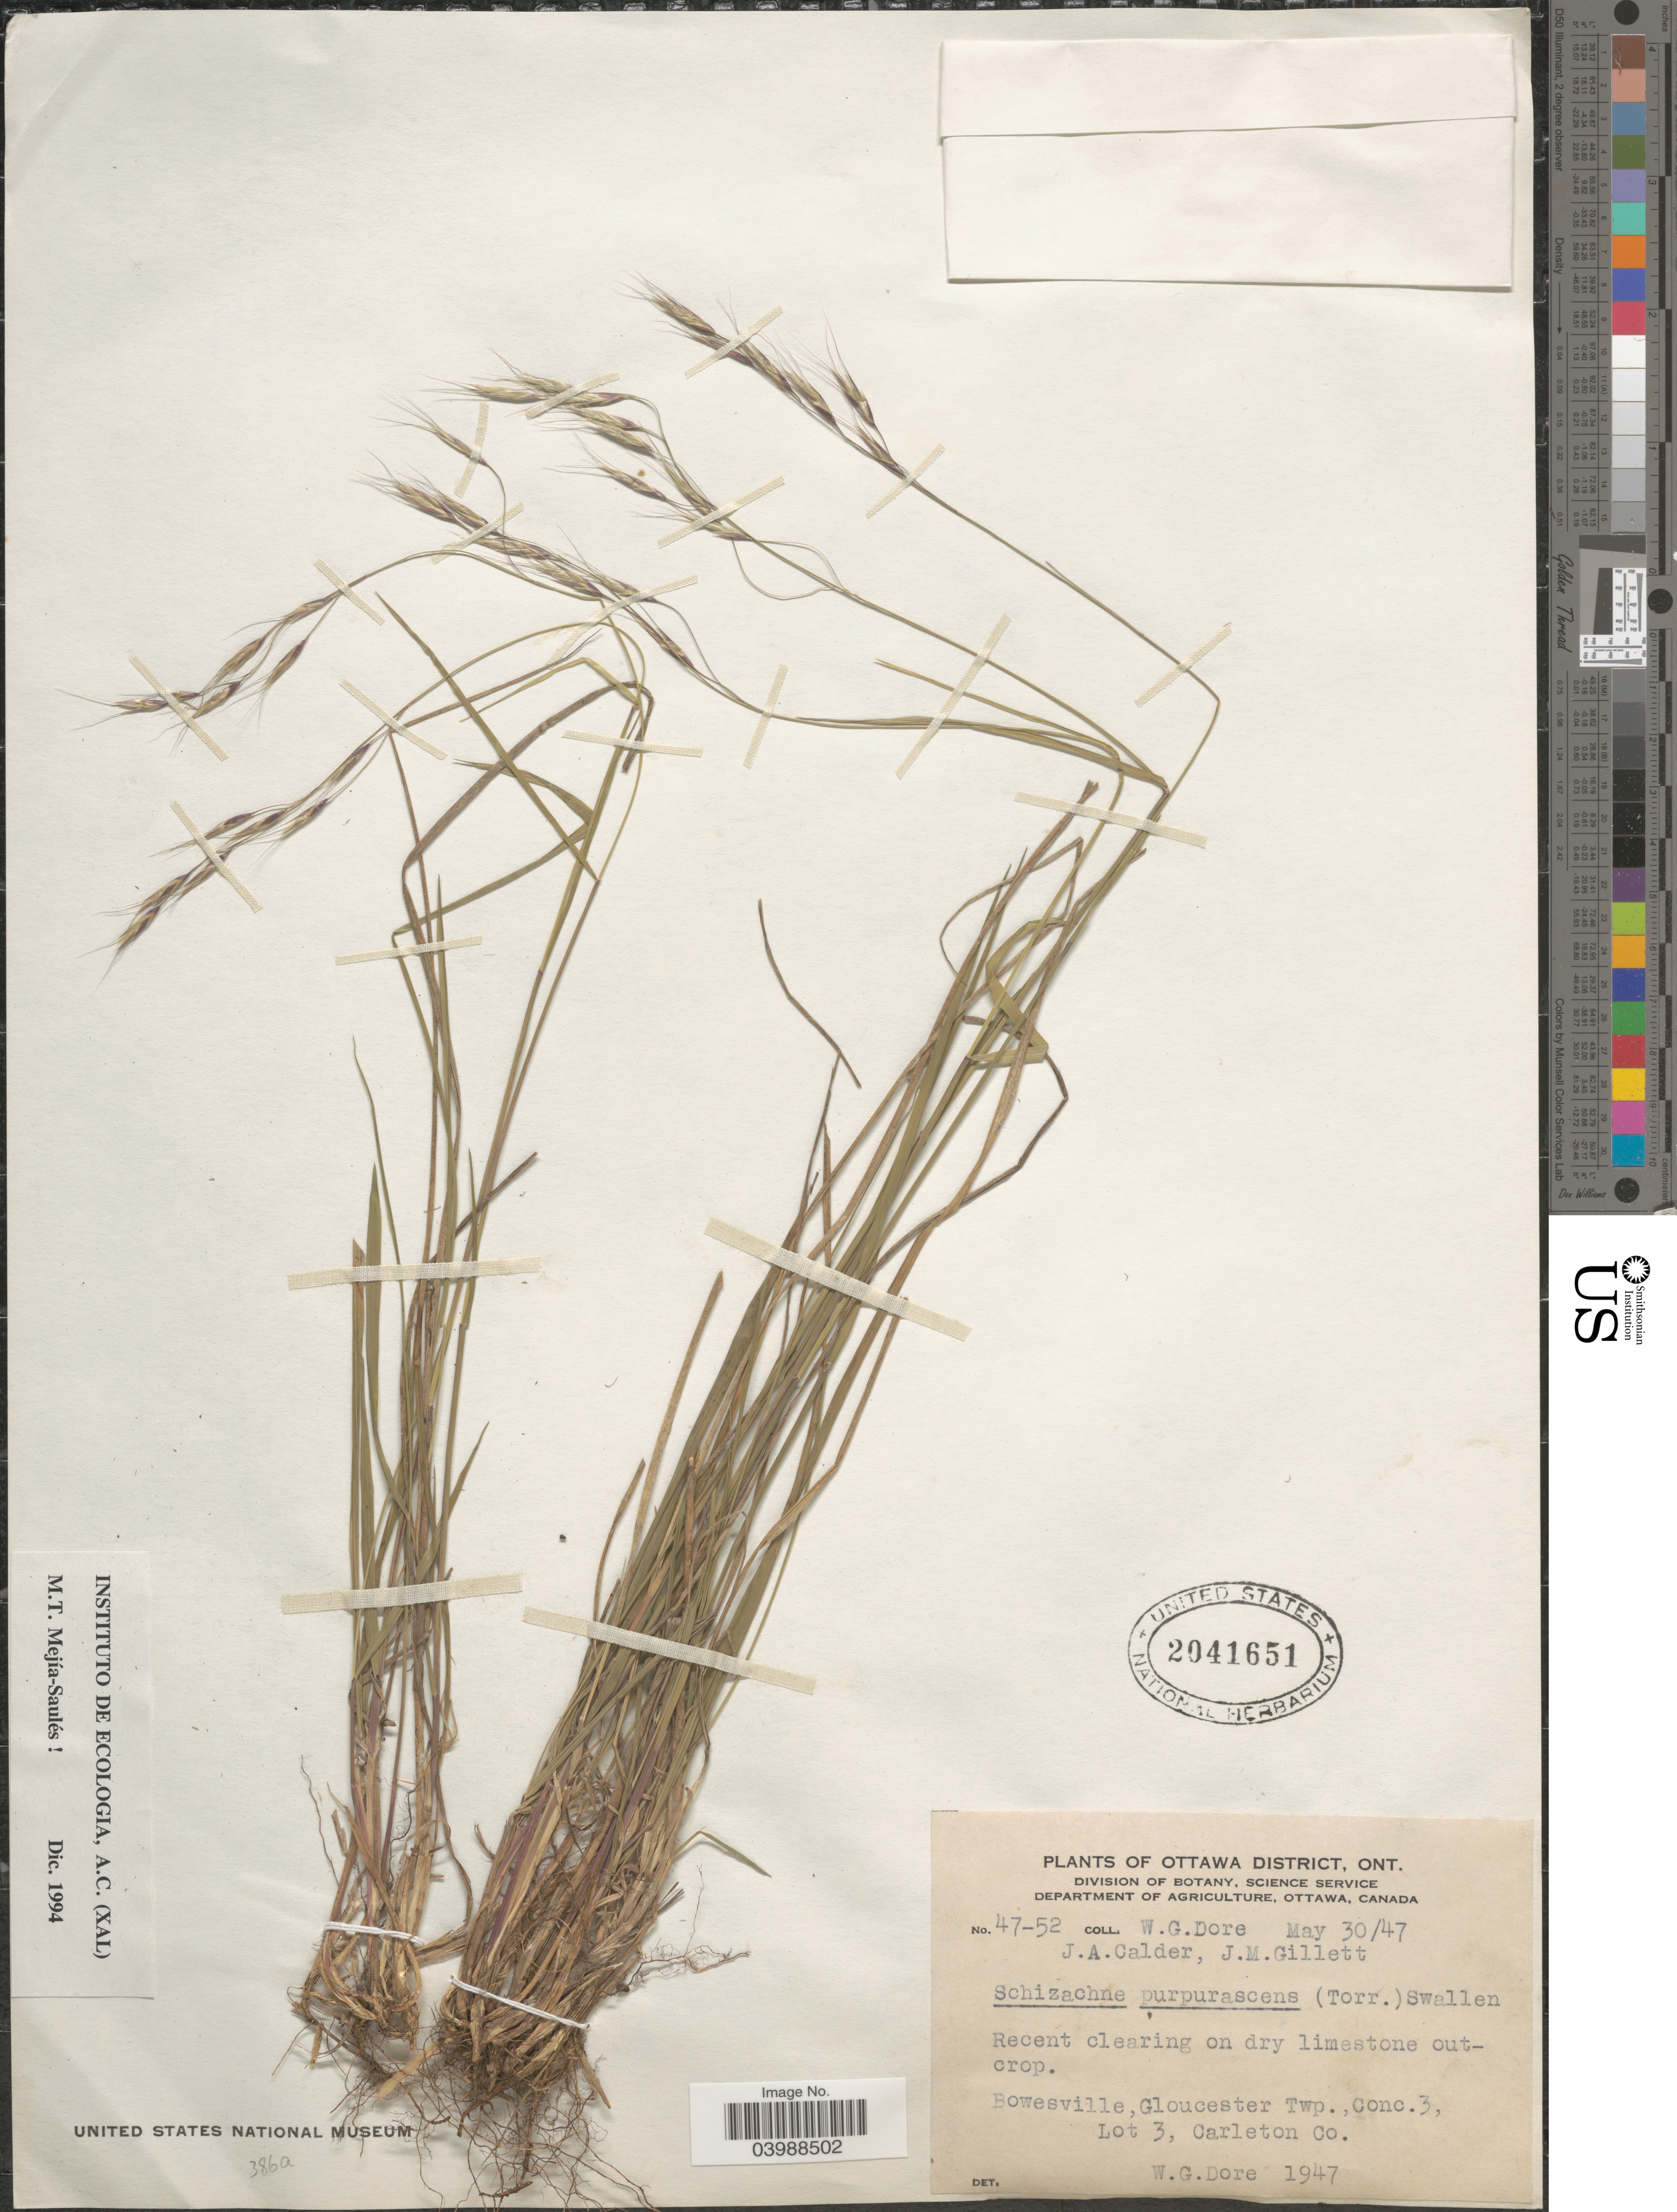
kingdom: Plantae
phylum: Tracheophyta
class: Liliopsida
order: Poales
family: Poaceae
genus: Schizachne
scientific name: Schizachne purpurascens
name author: (Torr.) Swallen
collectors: W. Dore, J. A. Calder & J. M. Gillett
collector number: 47-52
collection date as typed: Transcribed d/m/y: 30/5/47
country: Canada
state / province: Ontario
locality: Ottawa District. Bowesville, Gloucester Twp., Conc. 3, Lot 3, Carleton Co.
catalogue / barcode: US 2041651